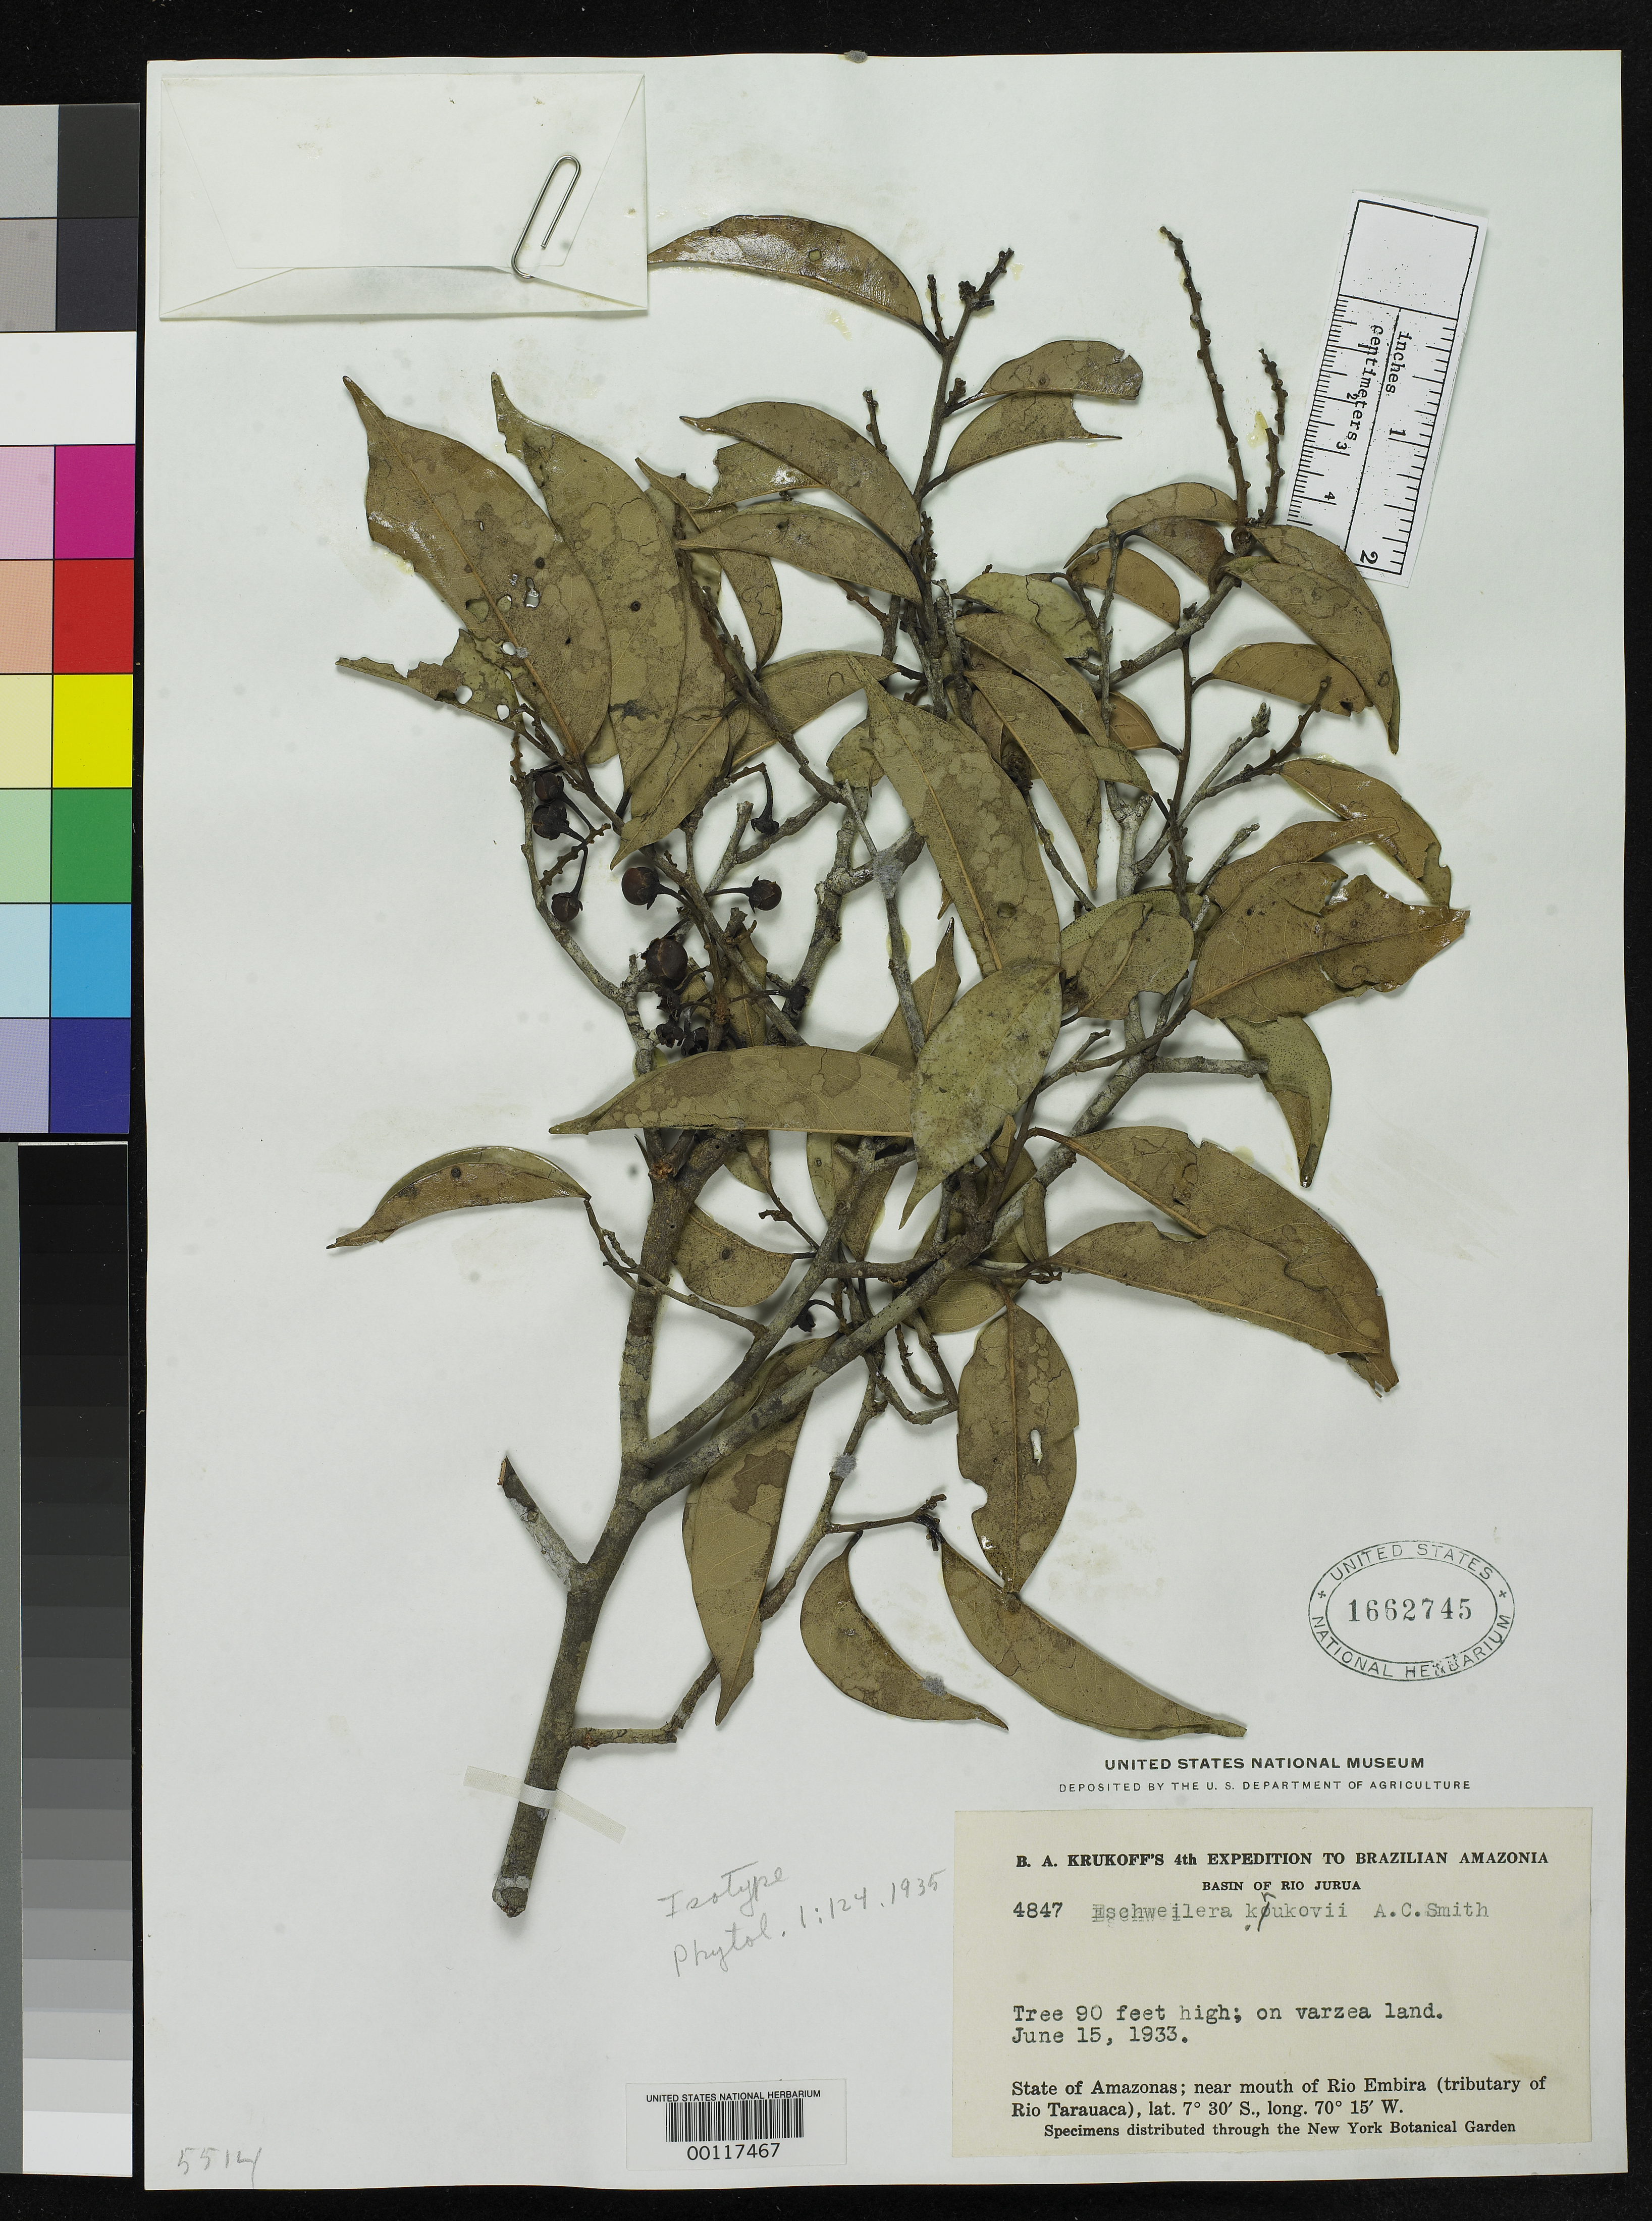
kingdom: Plantae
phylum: Tracheophyta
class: Magnoliopsida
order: Ericales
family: Lecythidaceae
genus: Eschweilera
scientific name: Eschweilera krukovii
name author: A.C. Sm.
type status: Isotype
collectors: B. A. Krukoff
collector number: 4847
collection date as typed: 15 Jun 1933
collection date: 1933-06-15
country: Brazil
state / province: Amazonas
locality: Near mouth of Rio Embiro, tributary of Rio Tarauaca.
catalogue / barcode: US 1662745